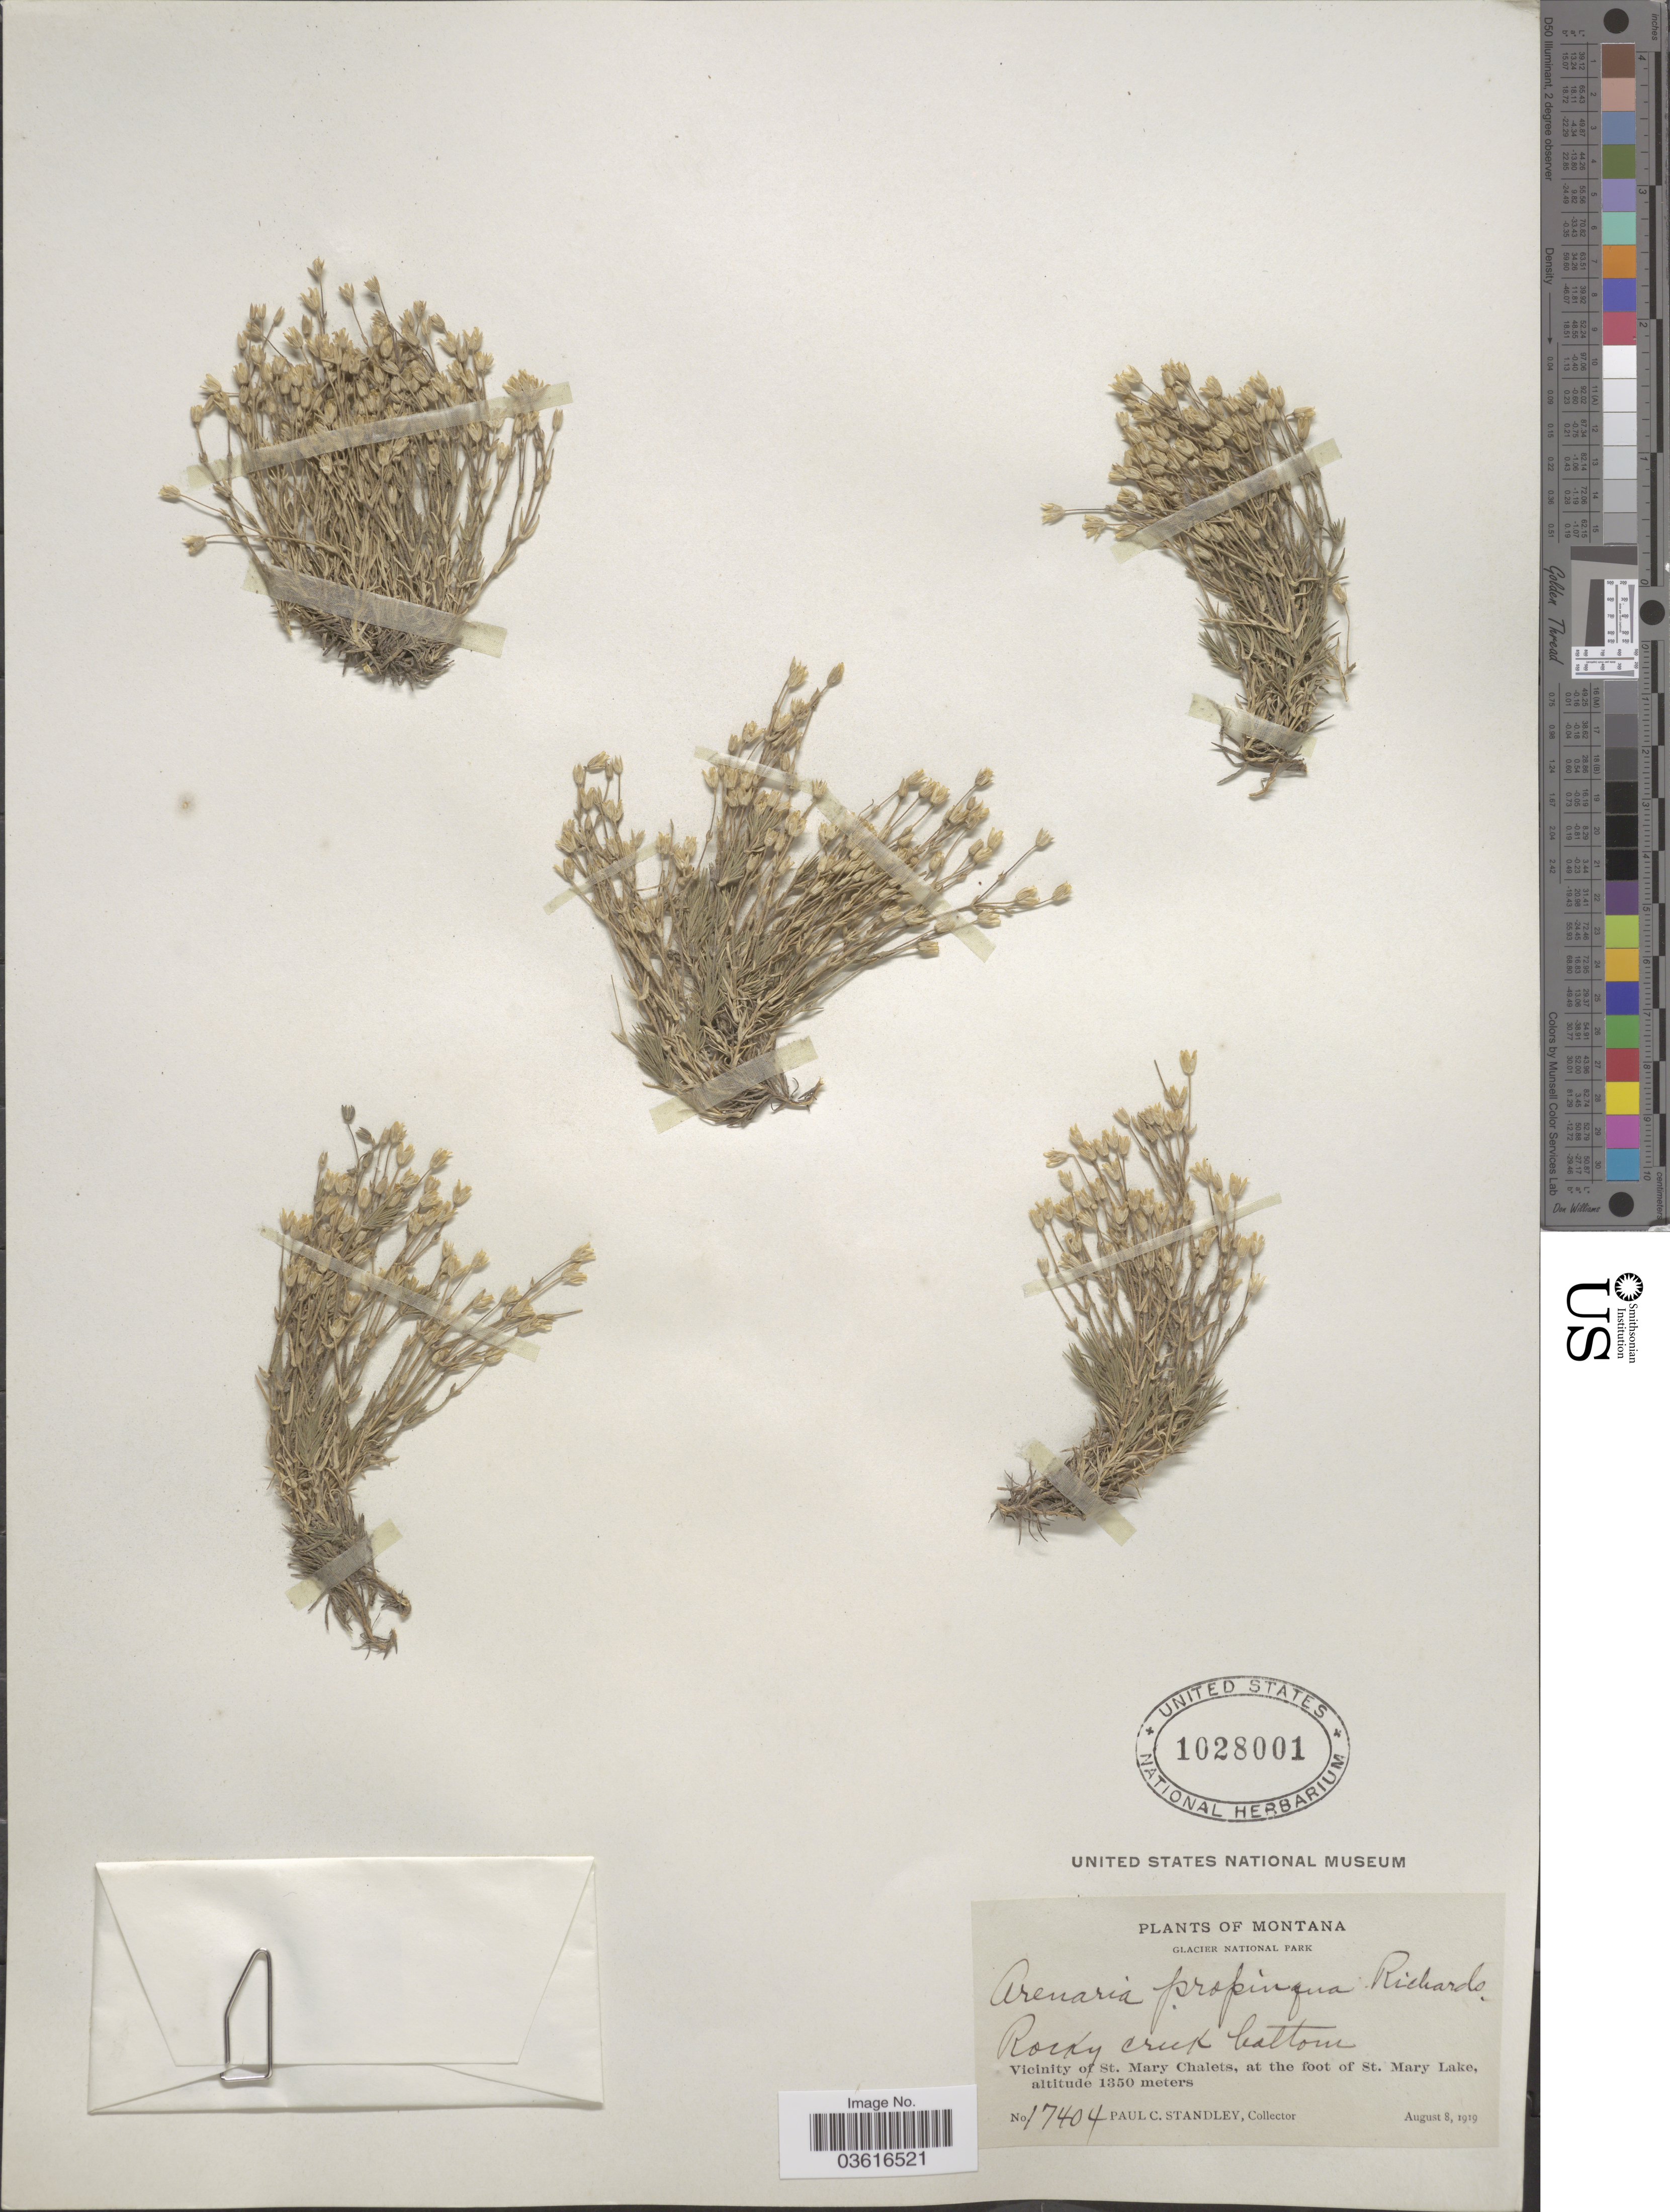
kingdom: Plantae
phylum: Tracheophyta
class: Magnoliopsida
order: Caryophyllales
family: Caryophyllaceae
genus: Minuartia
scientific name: Minuartia propinqua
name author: (Richardson) House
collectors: P. C. Standley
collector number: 17404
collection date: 1919-08-08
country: United States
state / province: Montana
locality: Glacier National Park. Rocky creek bottom. Vicinity of St. Mary Chalets, at the foot of St. Mary Lake.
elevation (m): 1350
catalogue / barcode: US 1028001